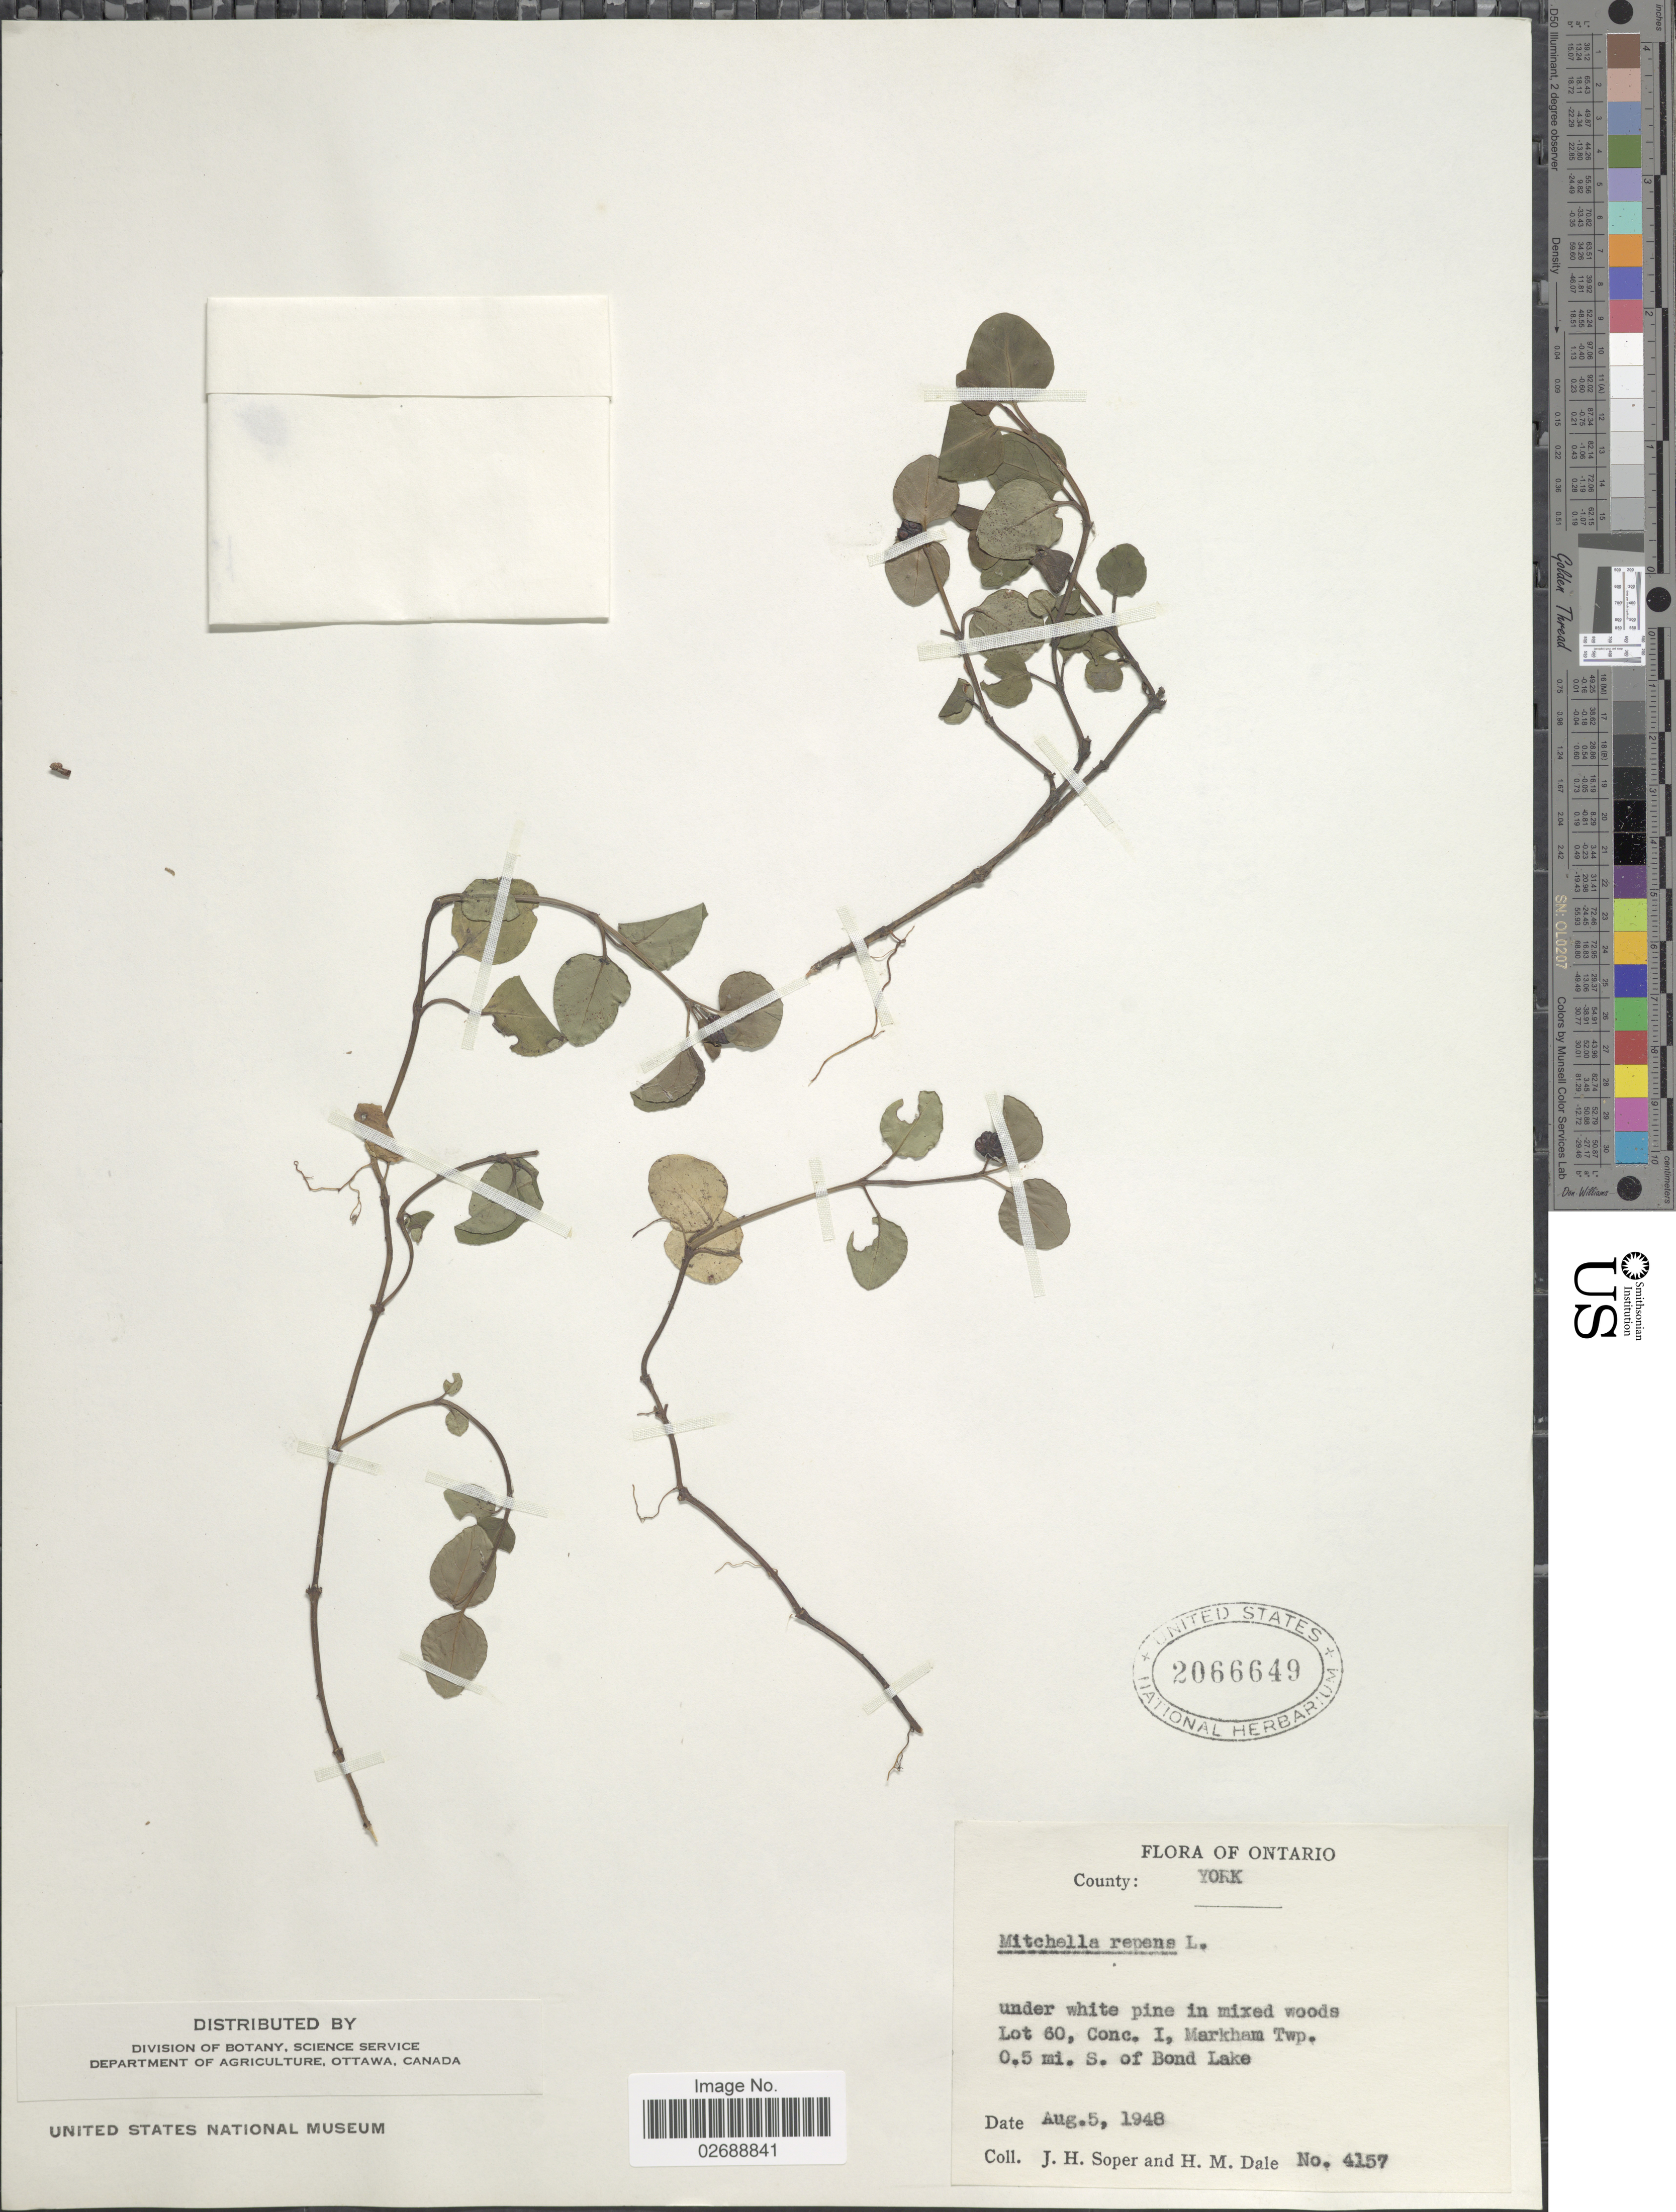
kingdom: Plantae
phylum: Tracheophyta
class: Magnoliopsida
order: Gentianales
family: Rubiaceae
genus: Mitchella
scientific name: Mitchella repens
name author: L.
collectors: J. H. Soper & H. M. Dale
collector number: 4157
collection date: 1948-08-05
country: Canada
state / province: Ontario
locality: County York. Lot 60, Conc. I, Markham Twp. 0.5 mi S. of Bond Lake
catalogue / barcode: US 2066649